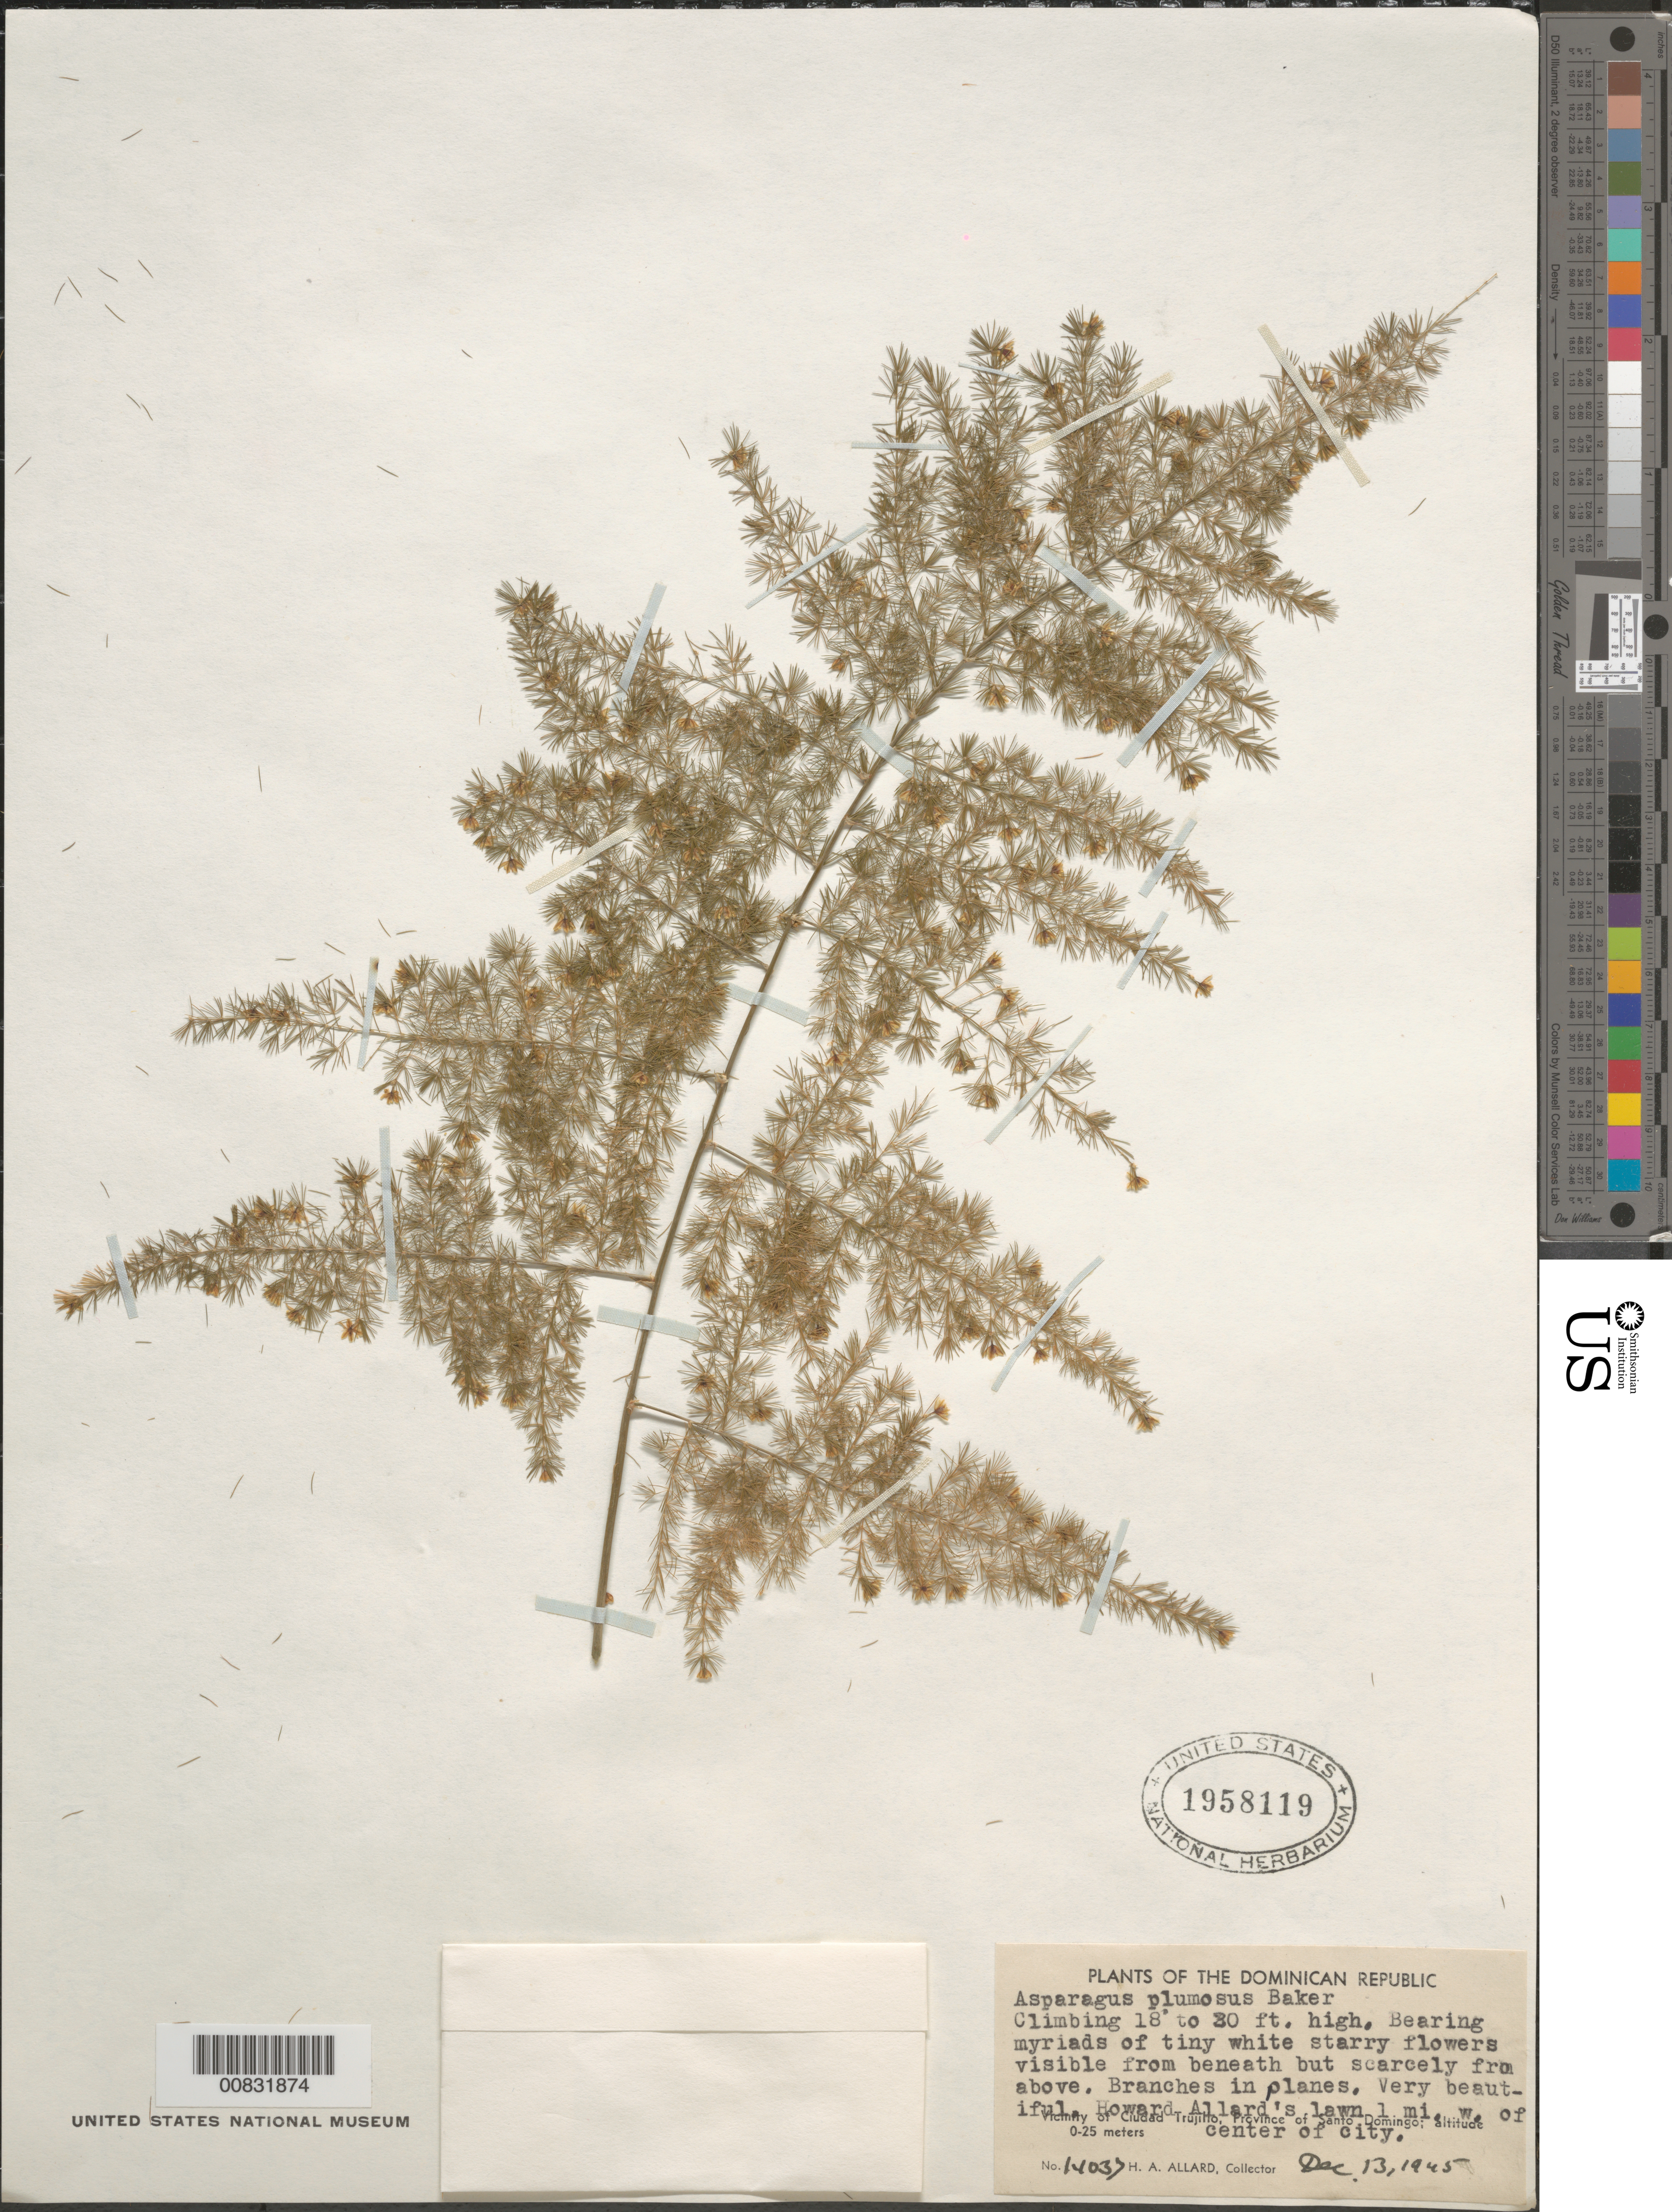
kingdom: Plantae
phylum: Tracheophyta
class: Liliopsida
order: Asparagales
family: Asparagaceae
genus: Asparagus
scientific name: Asparagus plumosus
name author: Baker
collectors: H. A. Allard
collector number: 14037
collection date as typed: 13 Dec 1945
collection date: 1945-12-13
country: Dominican Republic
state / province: Distrito Nacional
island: Hispaniola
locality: Vicinity of Ciudad Trujillo in Howard Allard's lawn 1 mi. W of center of city.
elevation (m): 0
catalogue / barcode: US 1958119